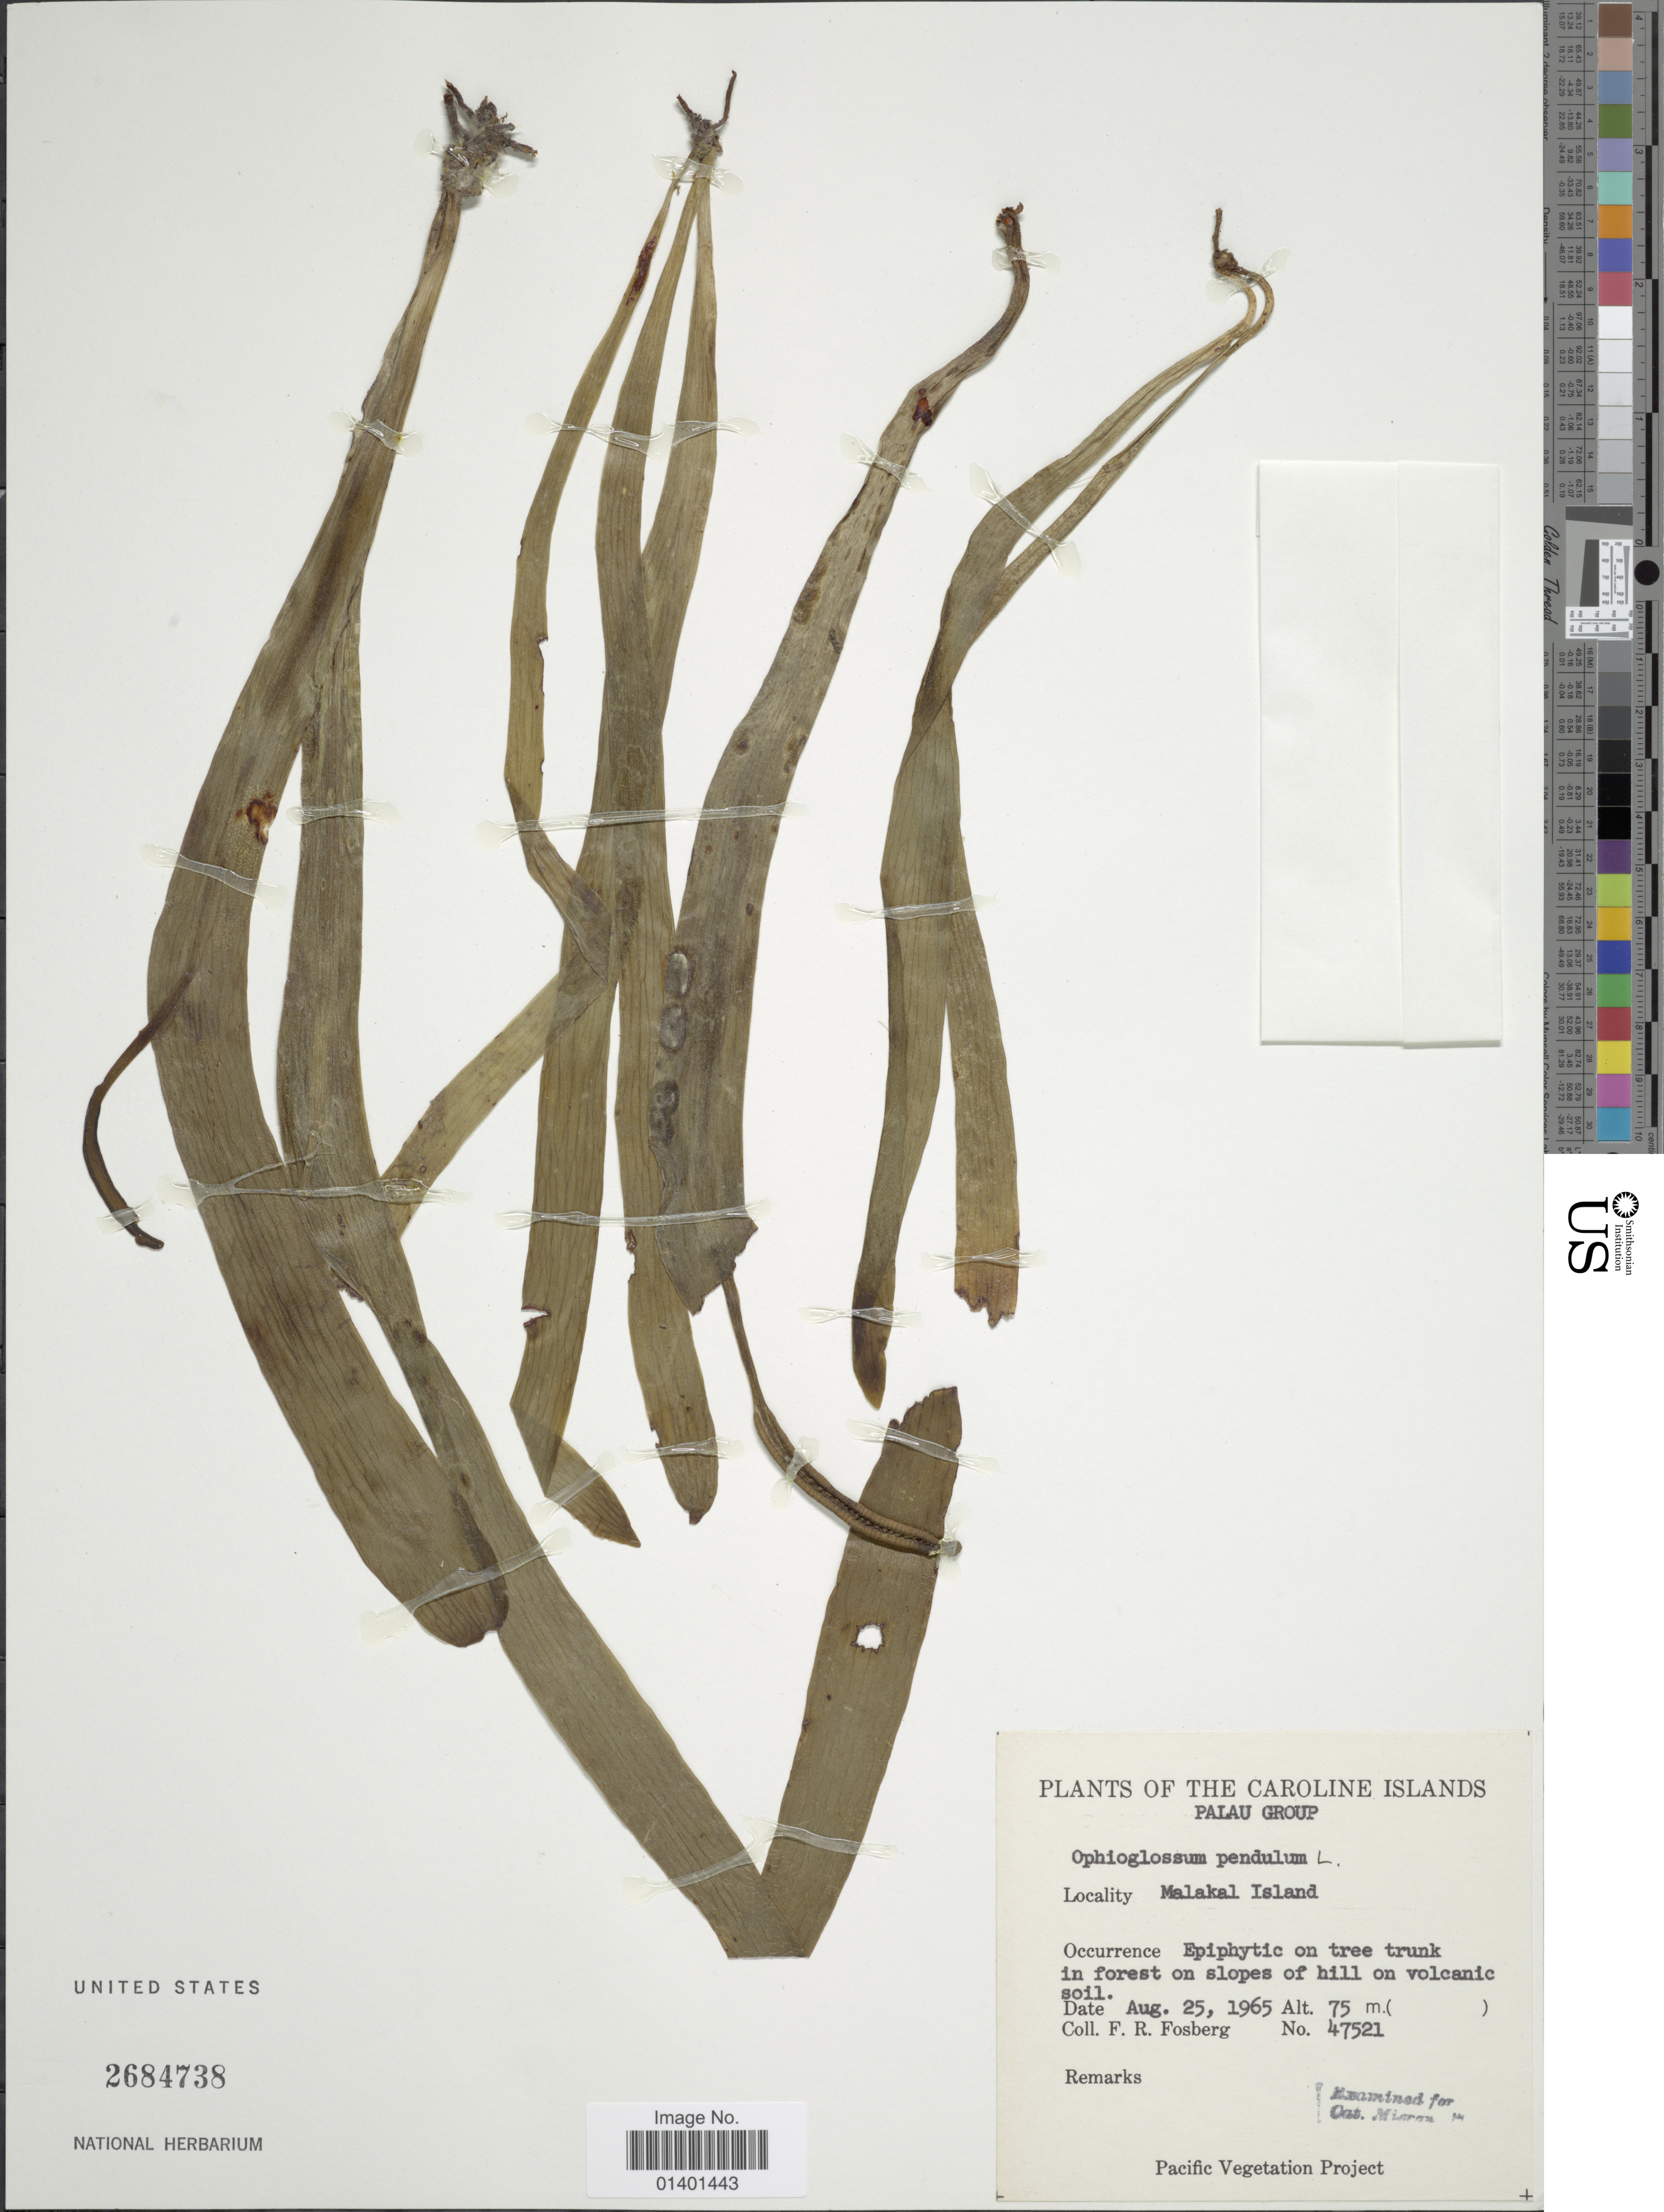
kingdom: Plantae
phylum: Tracheophyta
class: Polypodiopsida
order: Ophioglossales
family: Ophioglossaceae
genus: Ophioderma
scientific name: Ophioderma pendulum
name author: (L.) C. Presl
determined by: Wagner, W. L., (BOT), Smithsonian Institution - National Museum of Natural History (UNITED STATES)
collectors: F. R. Fosberg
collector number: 47521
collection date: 1965-08-25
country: Palau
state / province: Koror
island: Ngemelachel [Malakal]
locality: Caroline islands, Malakal island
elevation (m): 75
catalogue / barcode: US 2684738